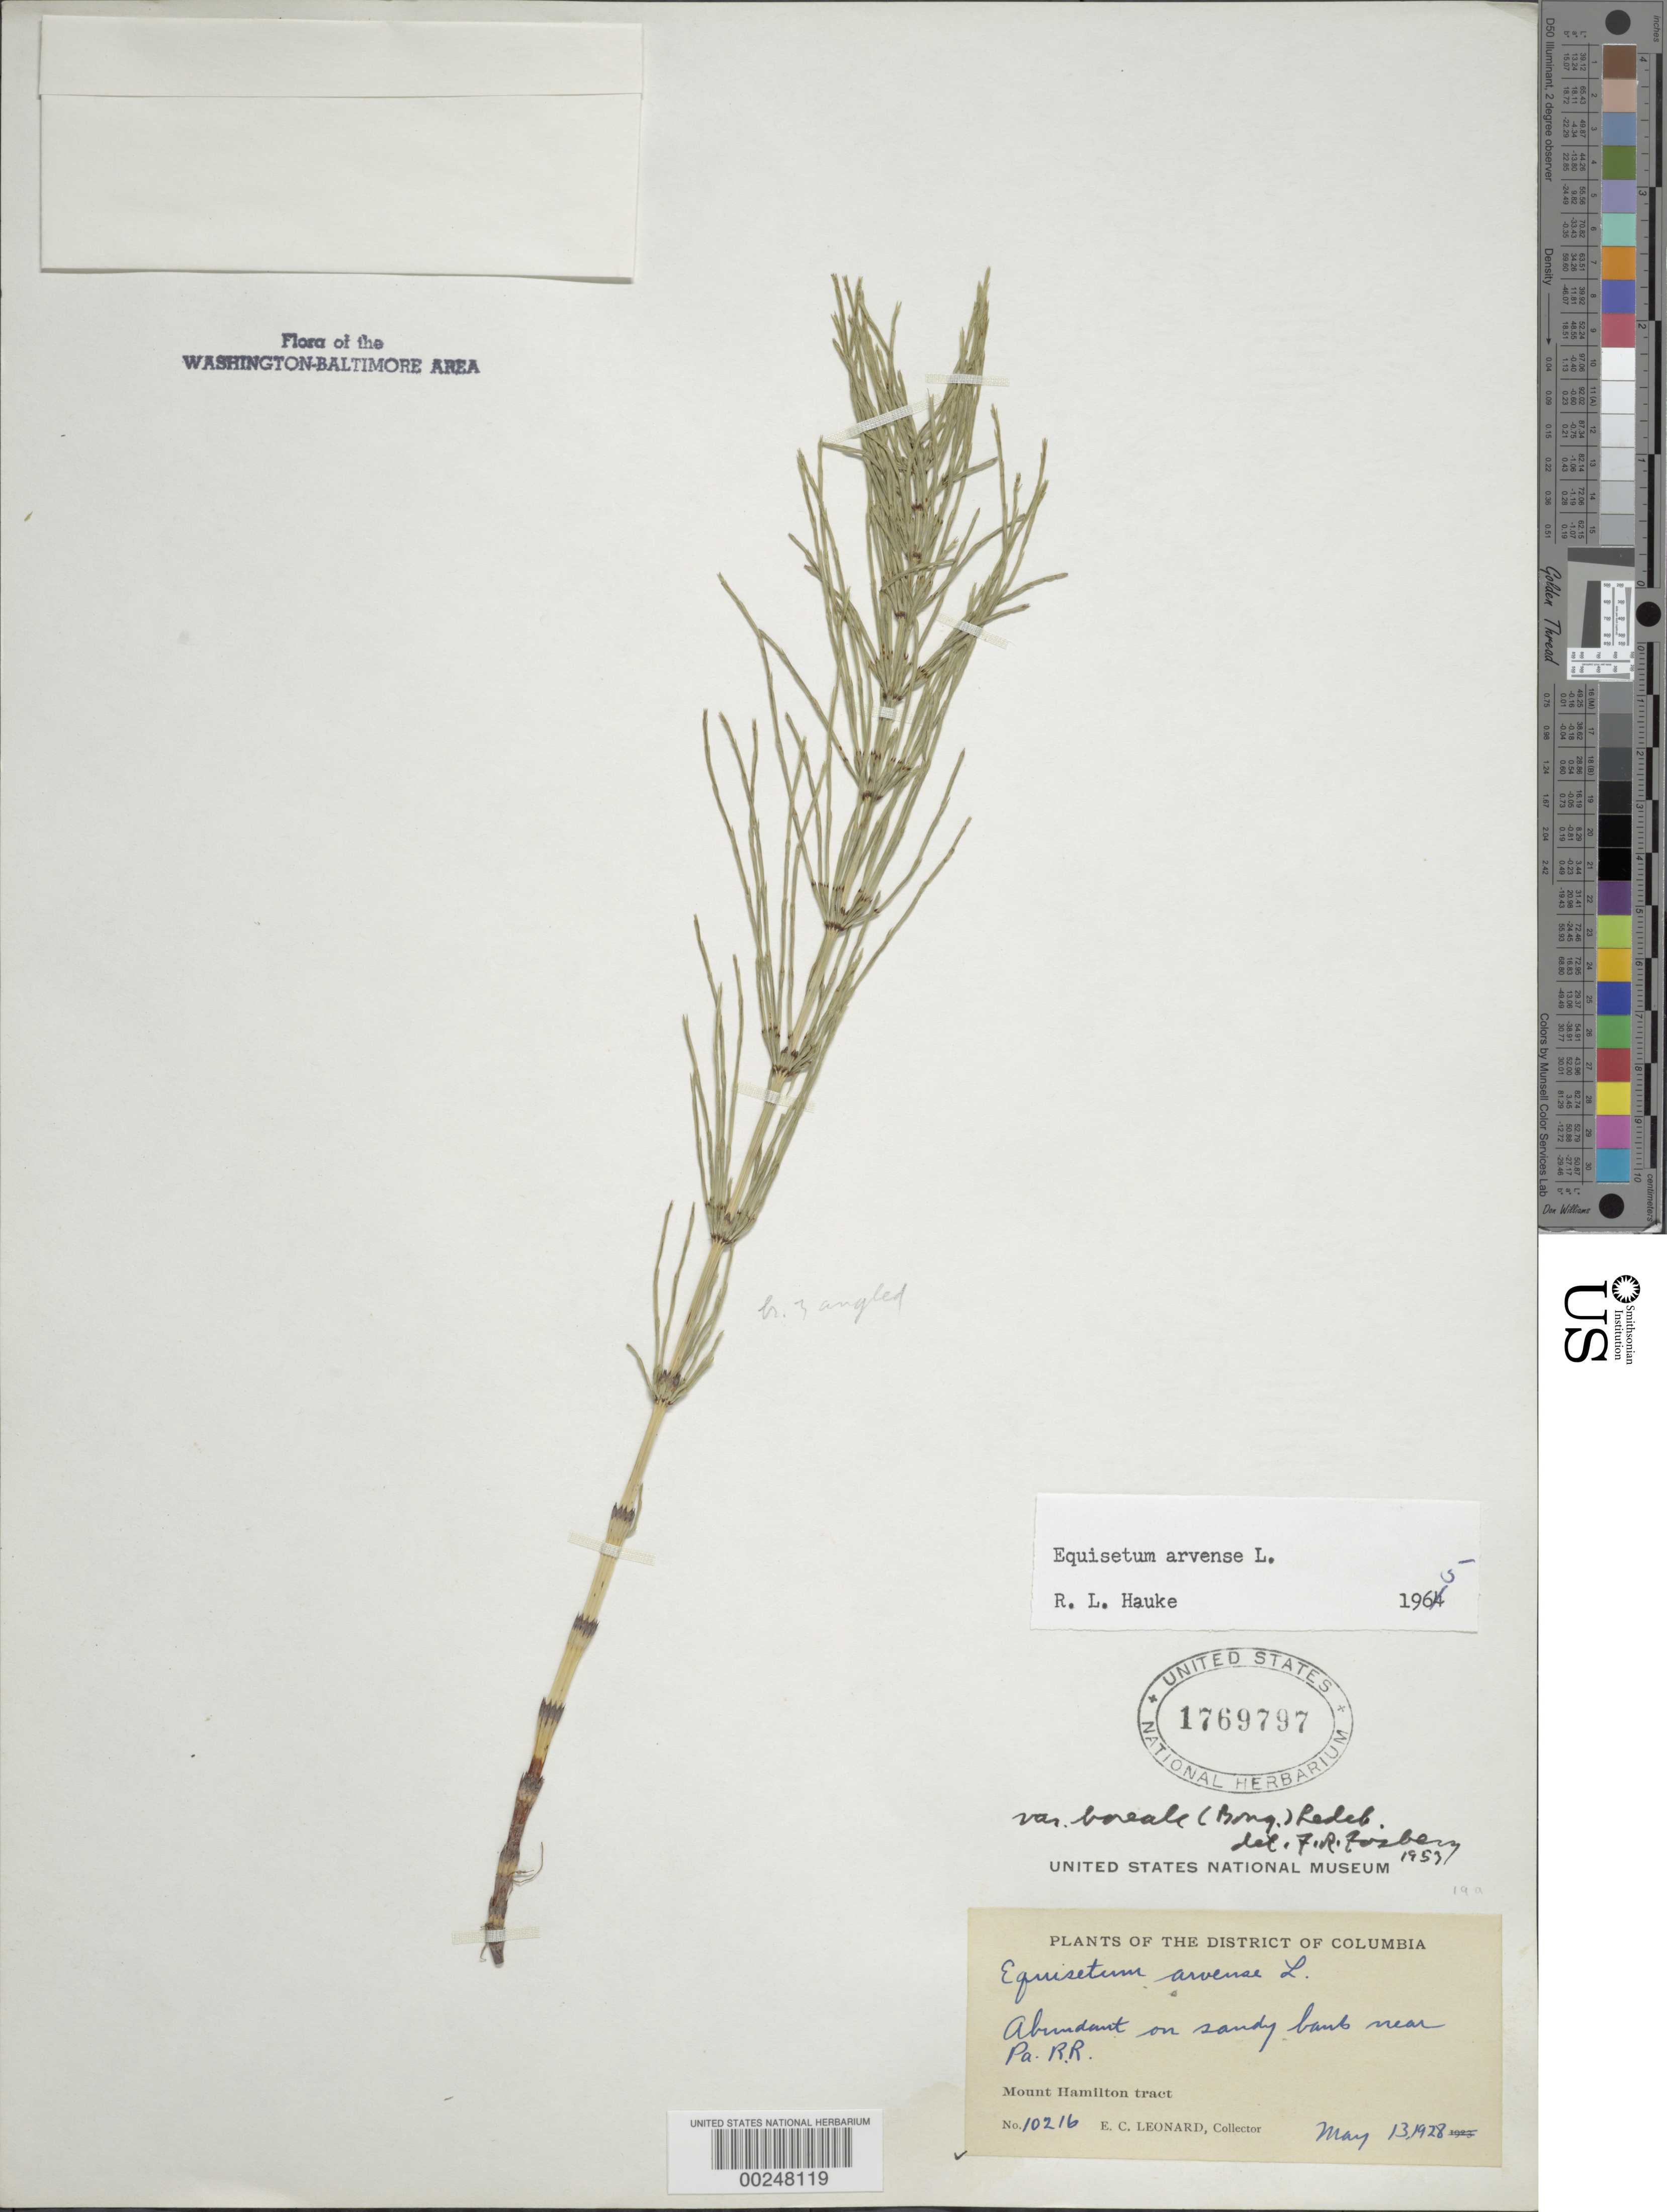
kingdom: Plantae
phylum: Tracheophyta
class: Polypodiopsida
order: Equisetales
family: Equisetaceae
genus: Equisetum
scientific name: Equisetum arvense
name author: L.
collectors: E. C. Leonard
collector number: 10216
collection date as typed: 13 May 1928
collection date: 1928-05-13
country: United States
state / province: District of Columbia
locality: Near Pennsylvania Railroad, Mount Hamilton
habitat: On sandy bank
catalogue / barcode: US 1769797